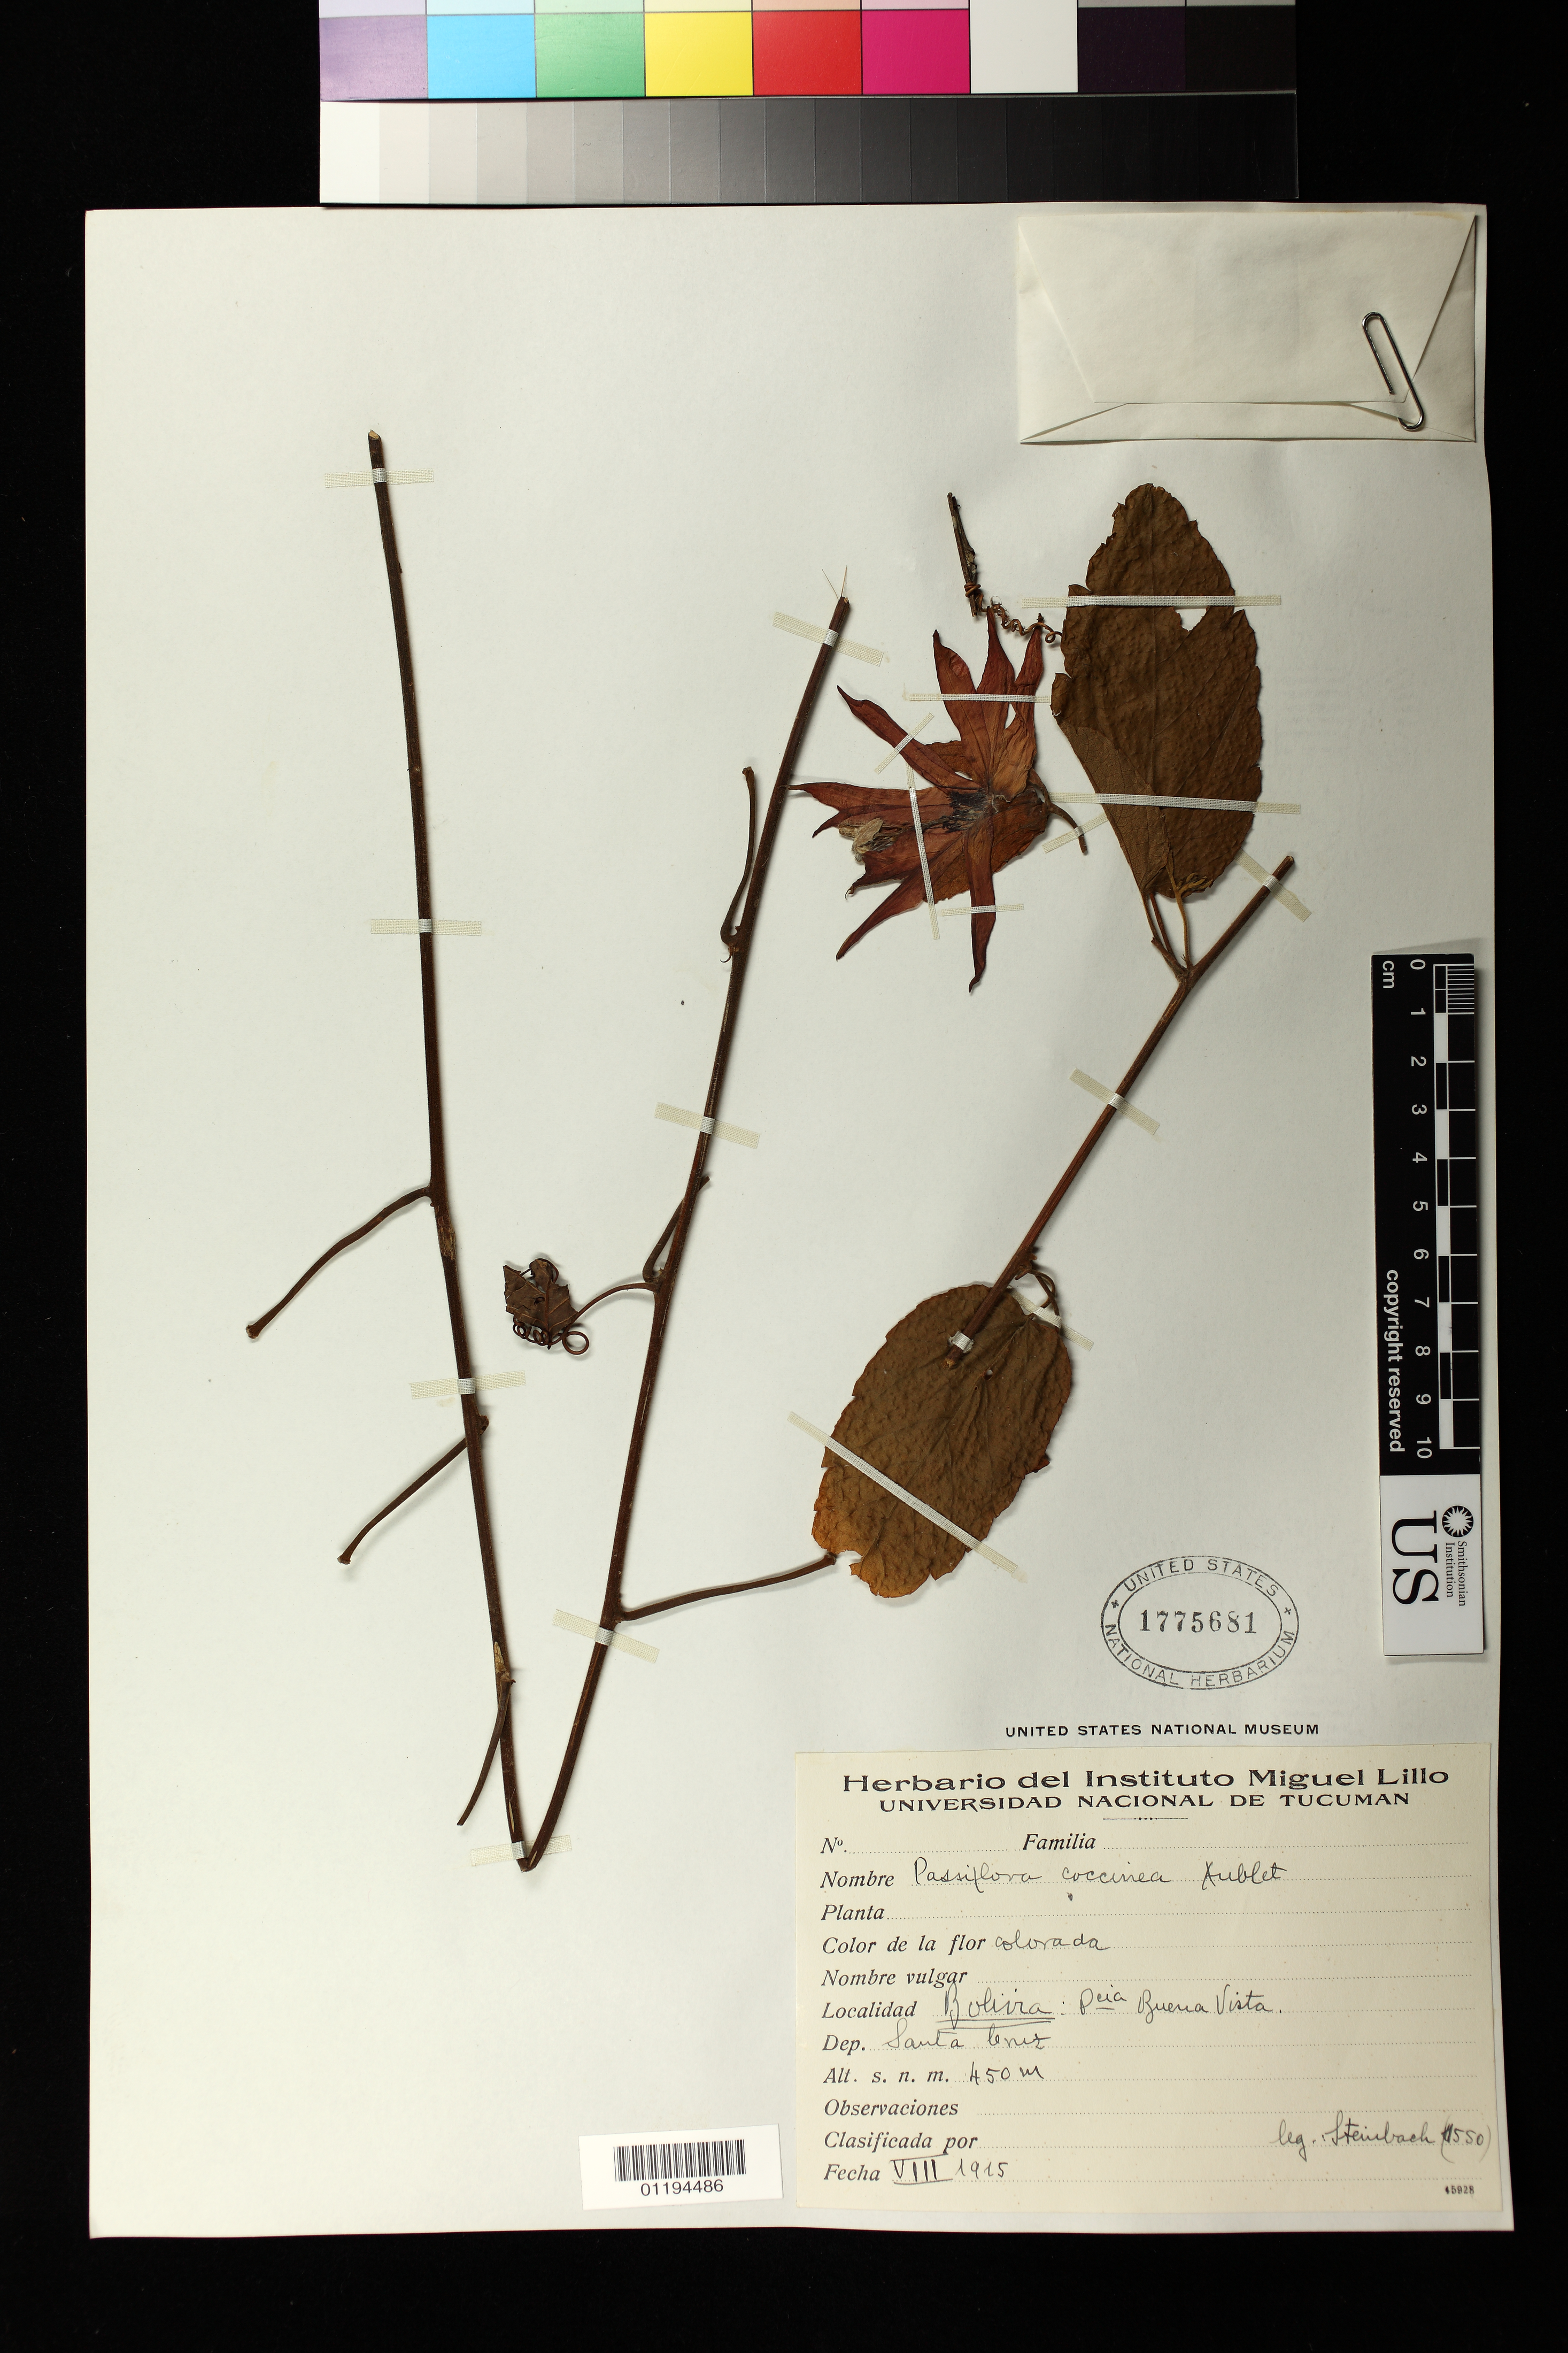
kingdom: Plantae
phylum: Tracheophyta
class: Magnoliopsida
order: Malpighiales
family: Passifloraceae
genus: Passiflora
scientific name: Passiflora coccinea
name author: Aubl.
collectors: R. F. Steinbach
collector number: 1550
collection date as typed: Aug 1915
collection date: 1915-08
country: Bolivia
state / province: Santa Cruz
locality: Bolivia: Peia Buena Vista.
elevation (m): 450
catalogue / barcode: US 1775681